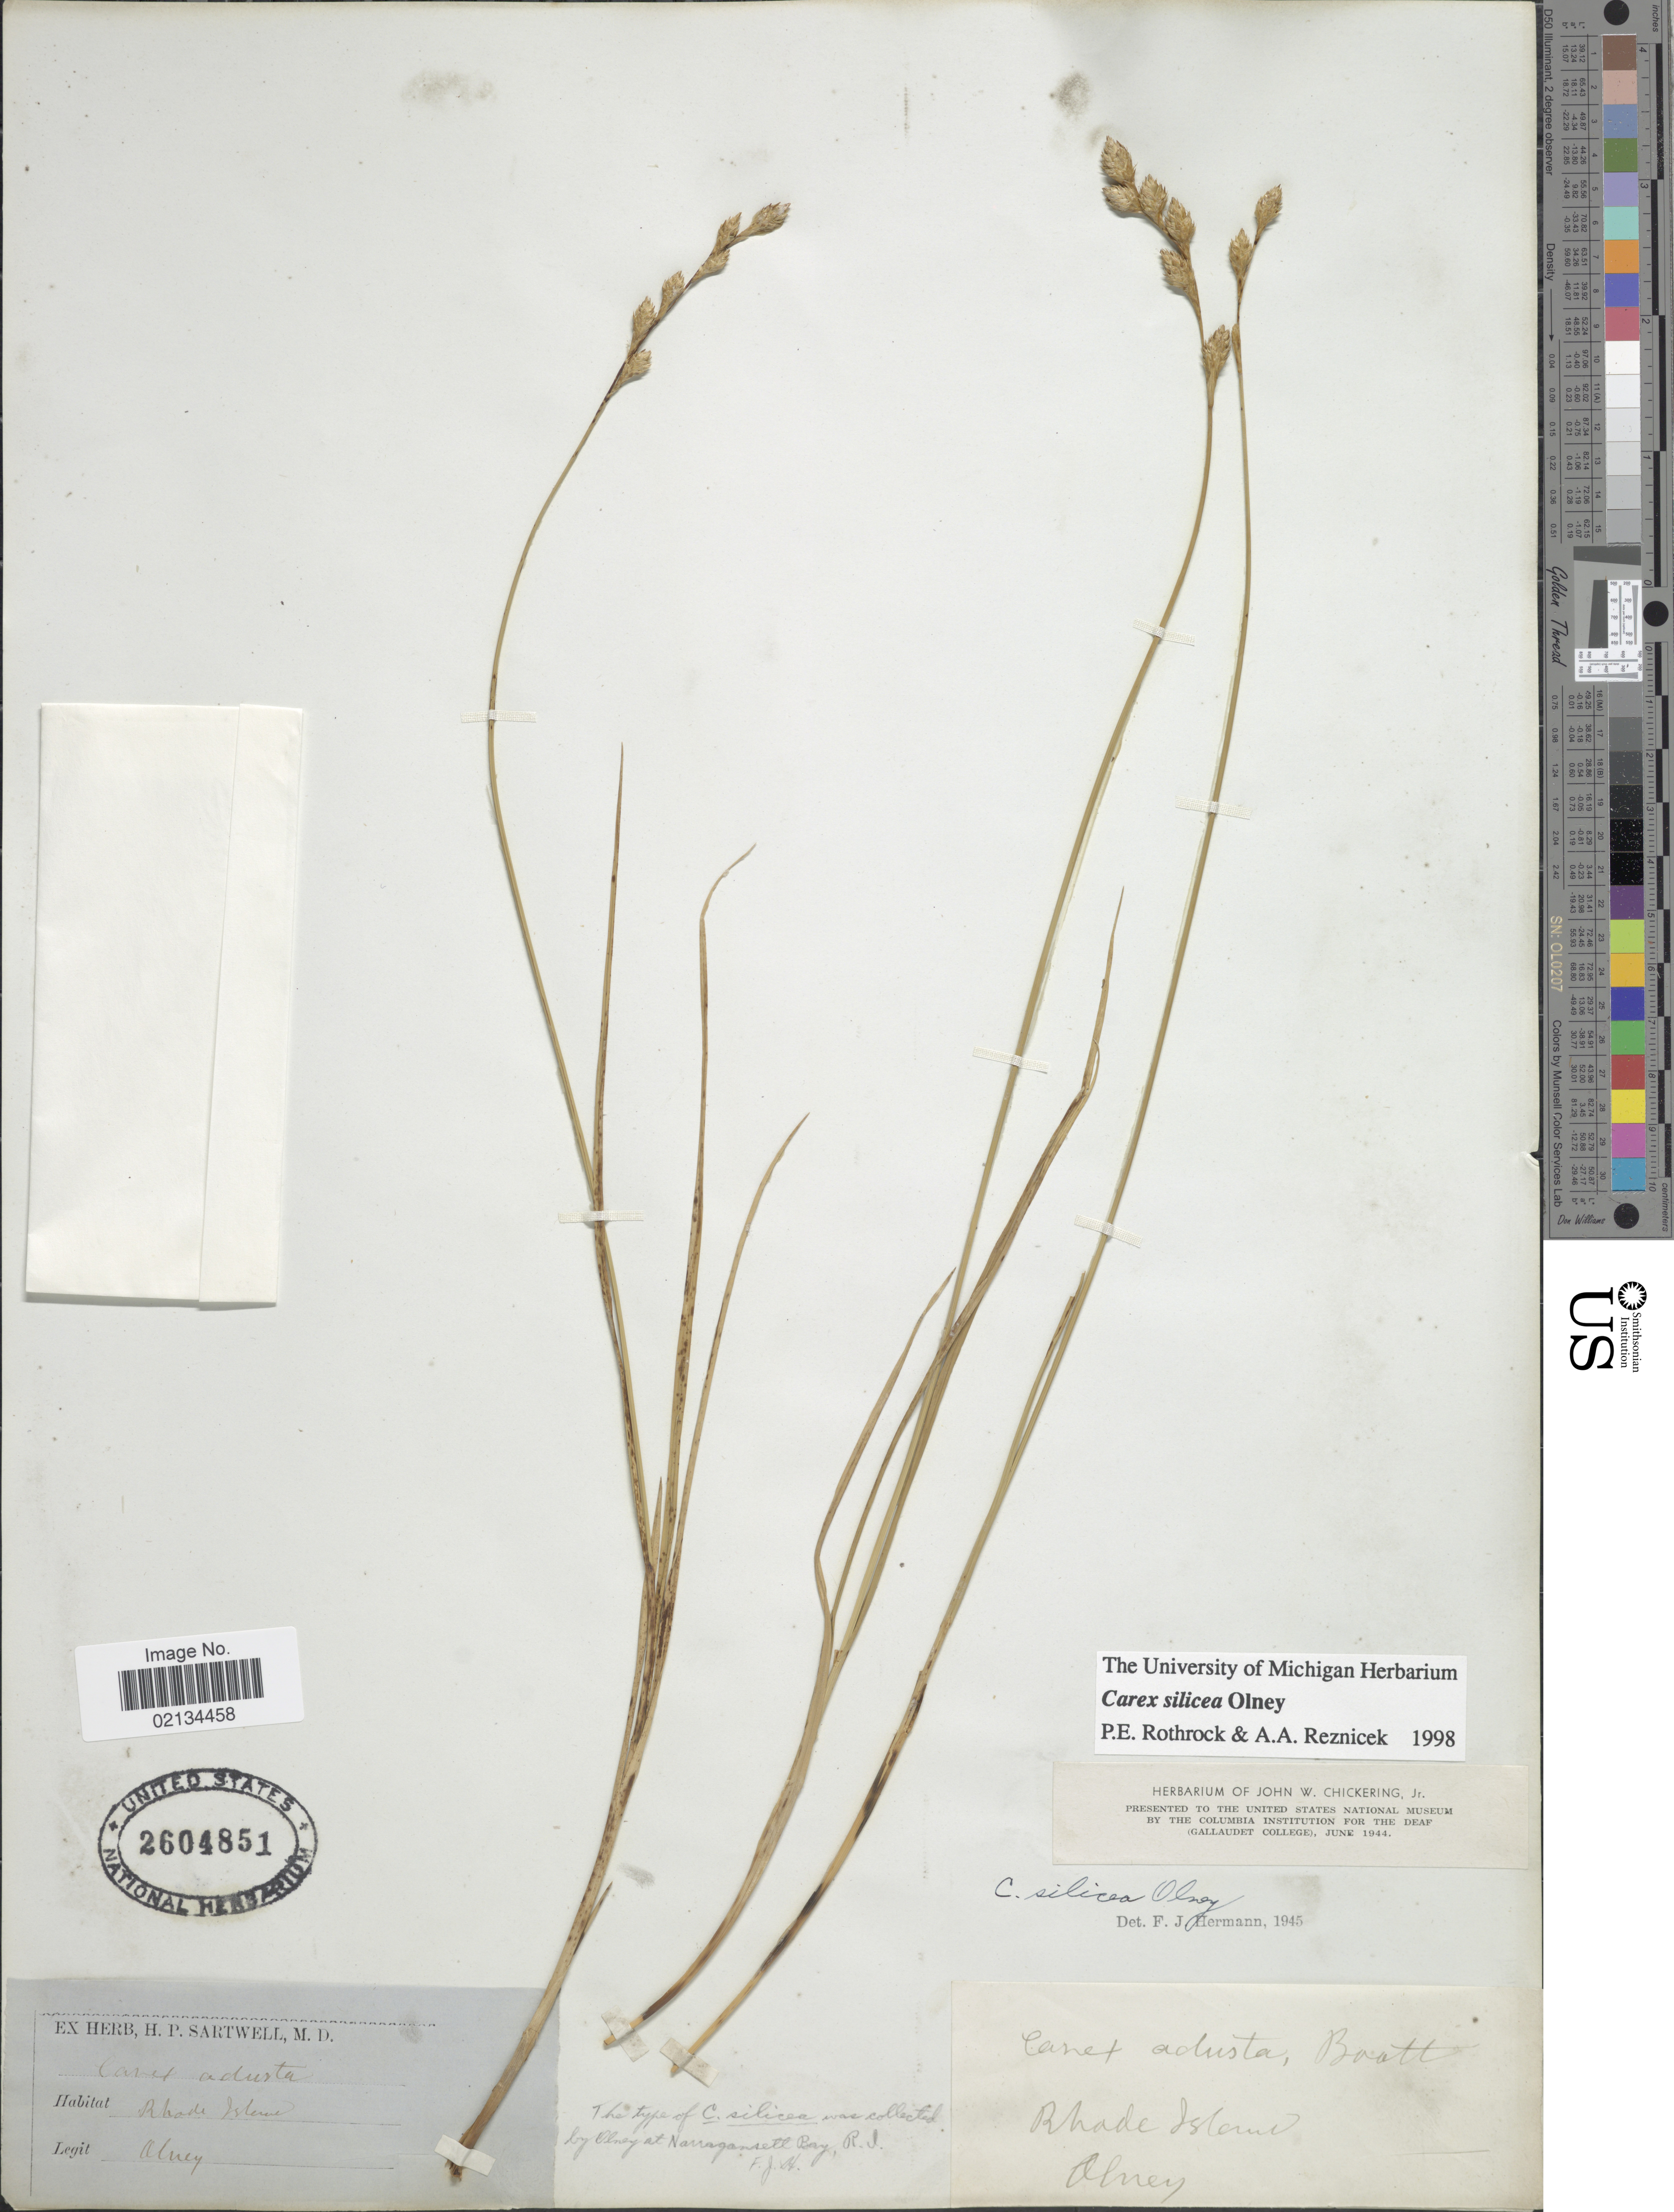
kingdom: Plantae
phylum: Tracheophyta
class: Liliopsida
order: Poales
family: Cyperaceae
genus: Carex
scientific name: Carex silicea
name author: Olney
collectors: Olney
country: United States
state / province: Rhode Island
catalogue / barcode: US 2604851